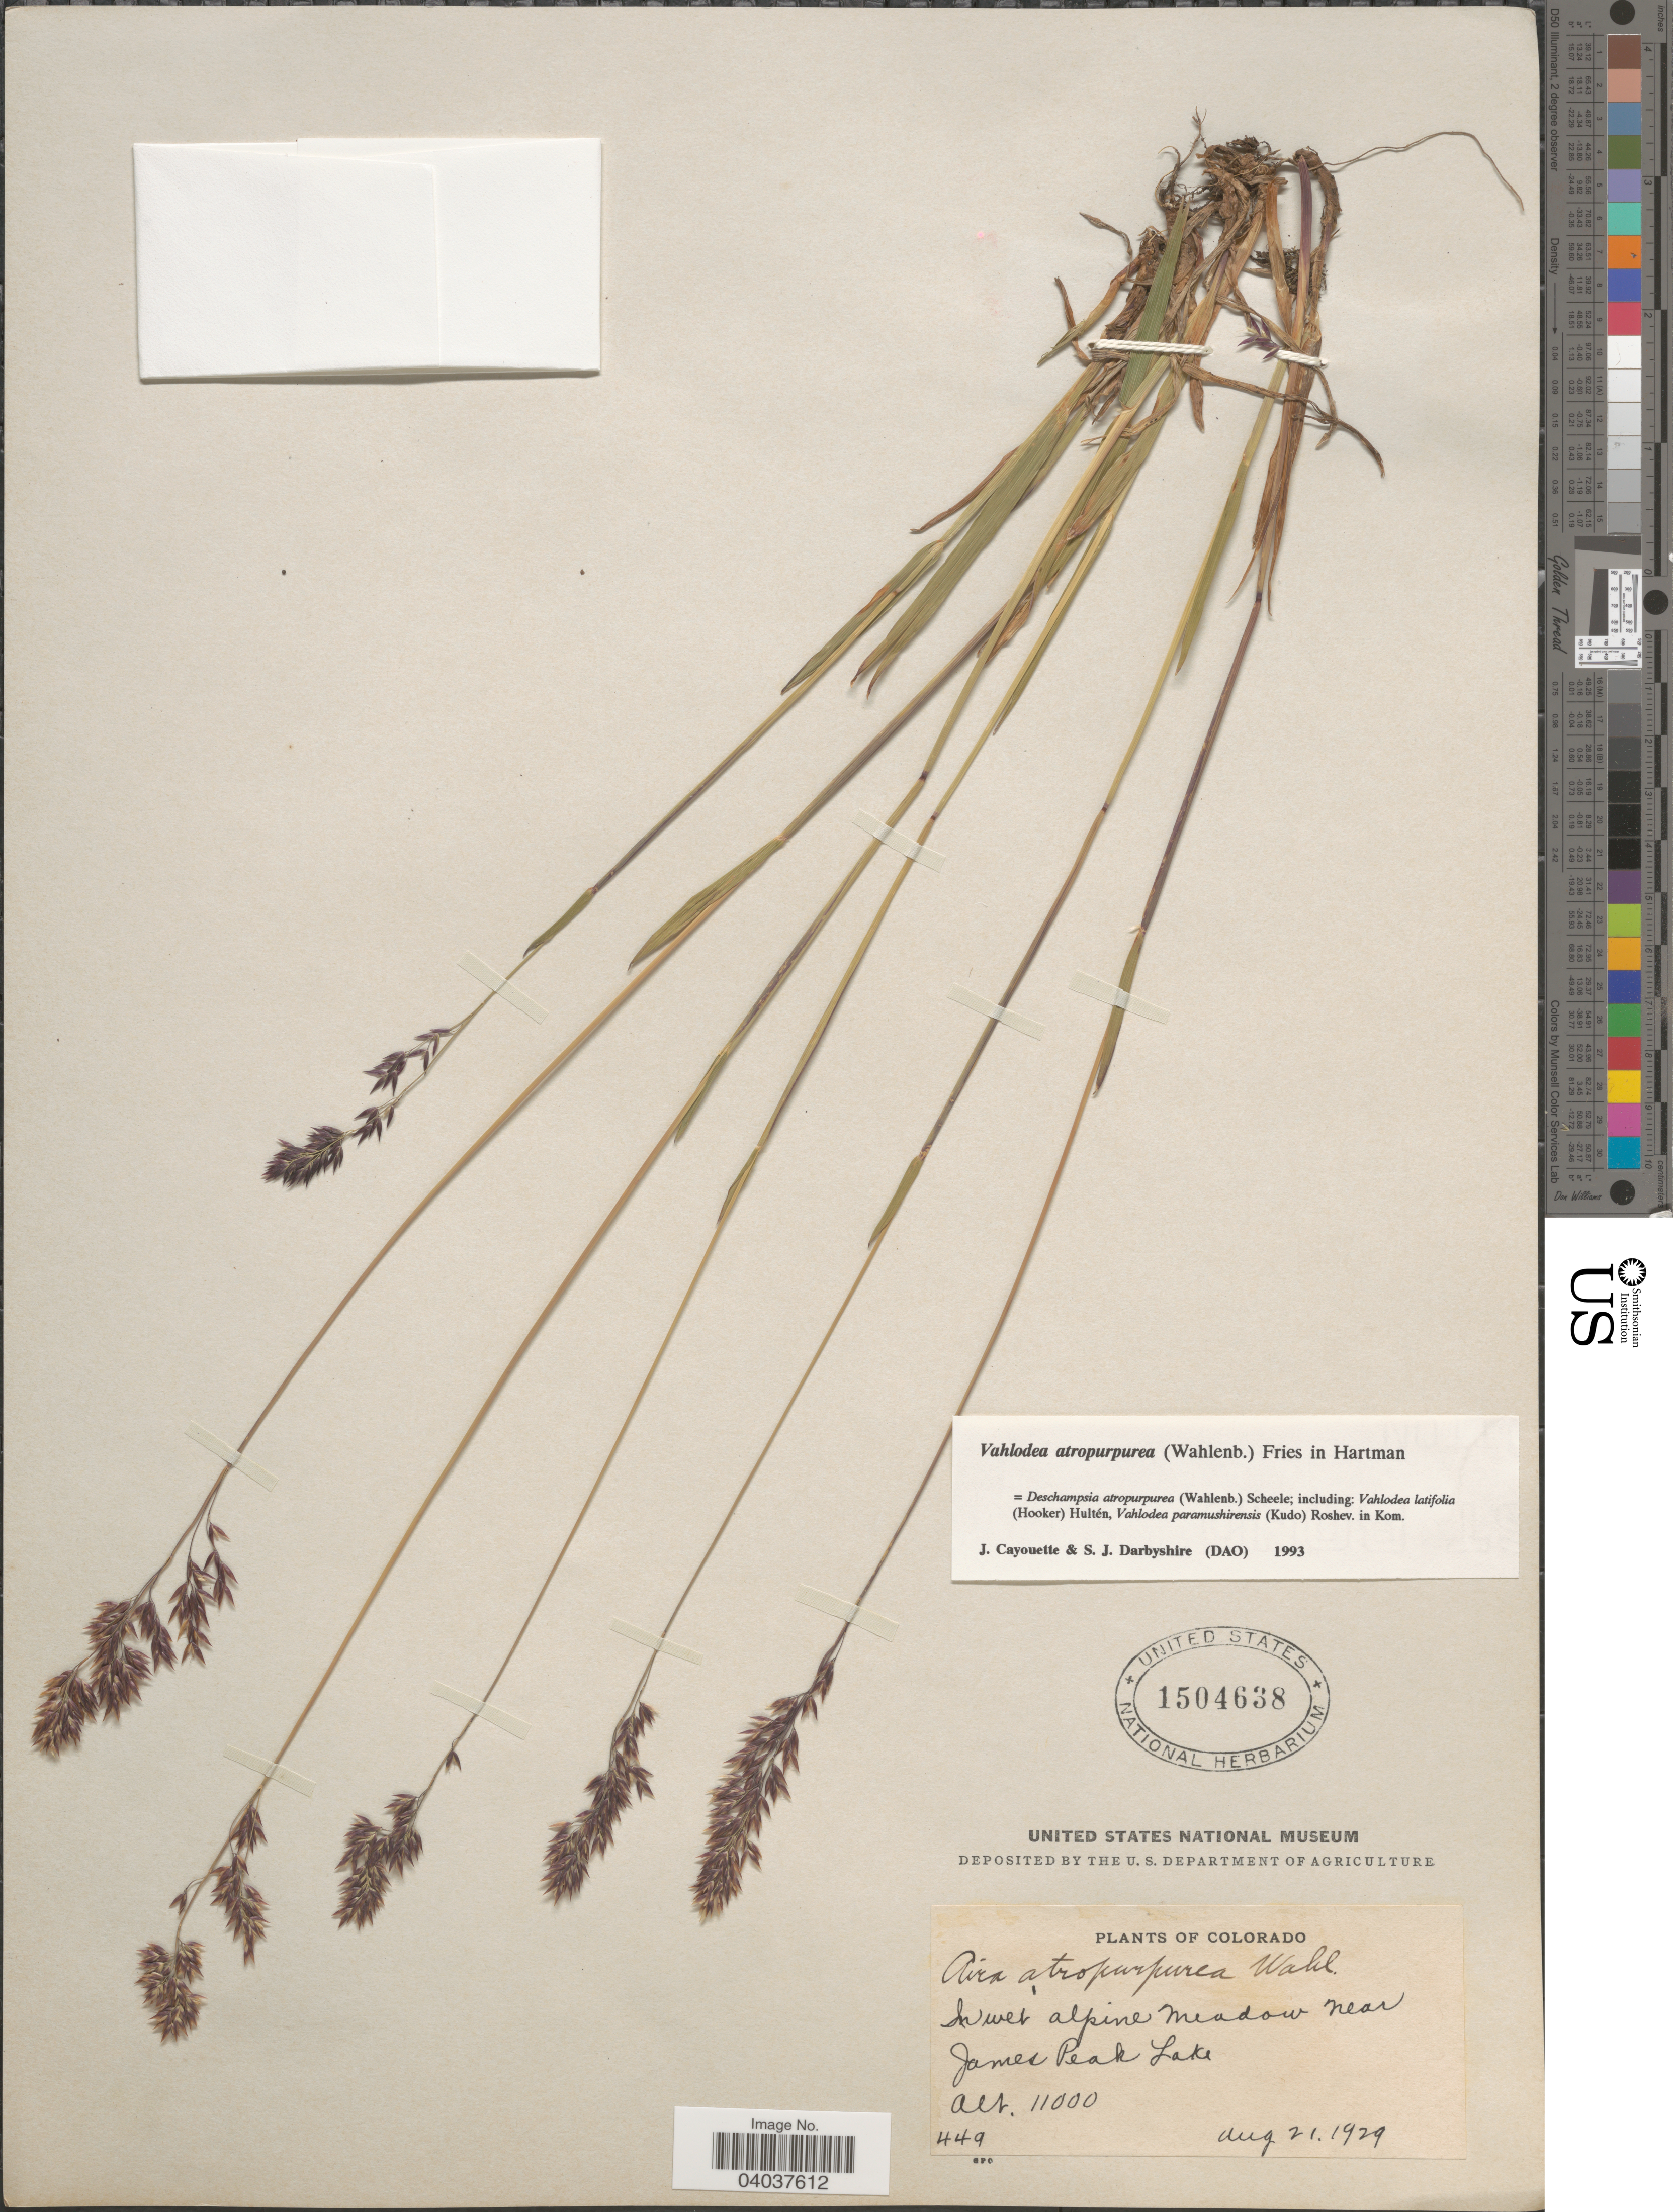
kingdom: Plantae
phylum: Tracheophyta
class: Liliopsida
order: Poales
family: Poaceae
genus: Vahlodea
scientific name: Vahlodea atropurpurea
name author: (Wahlenb.) Fr. ex Hartm.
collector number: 449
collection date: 1929-08-21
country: United States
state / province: Colorado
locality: In wet alpine meadow near James Peak Lake.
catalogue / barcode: US 1504638